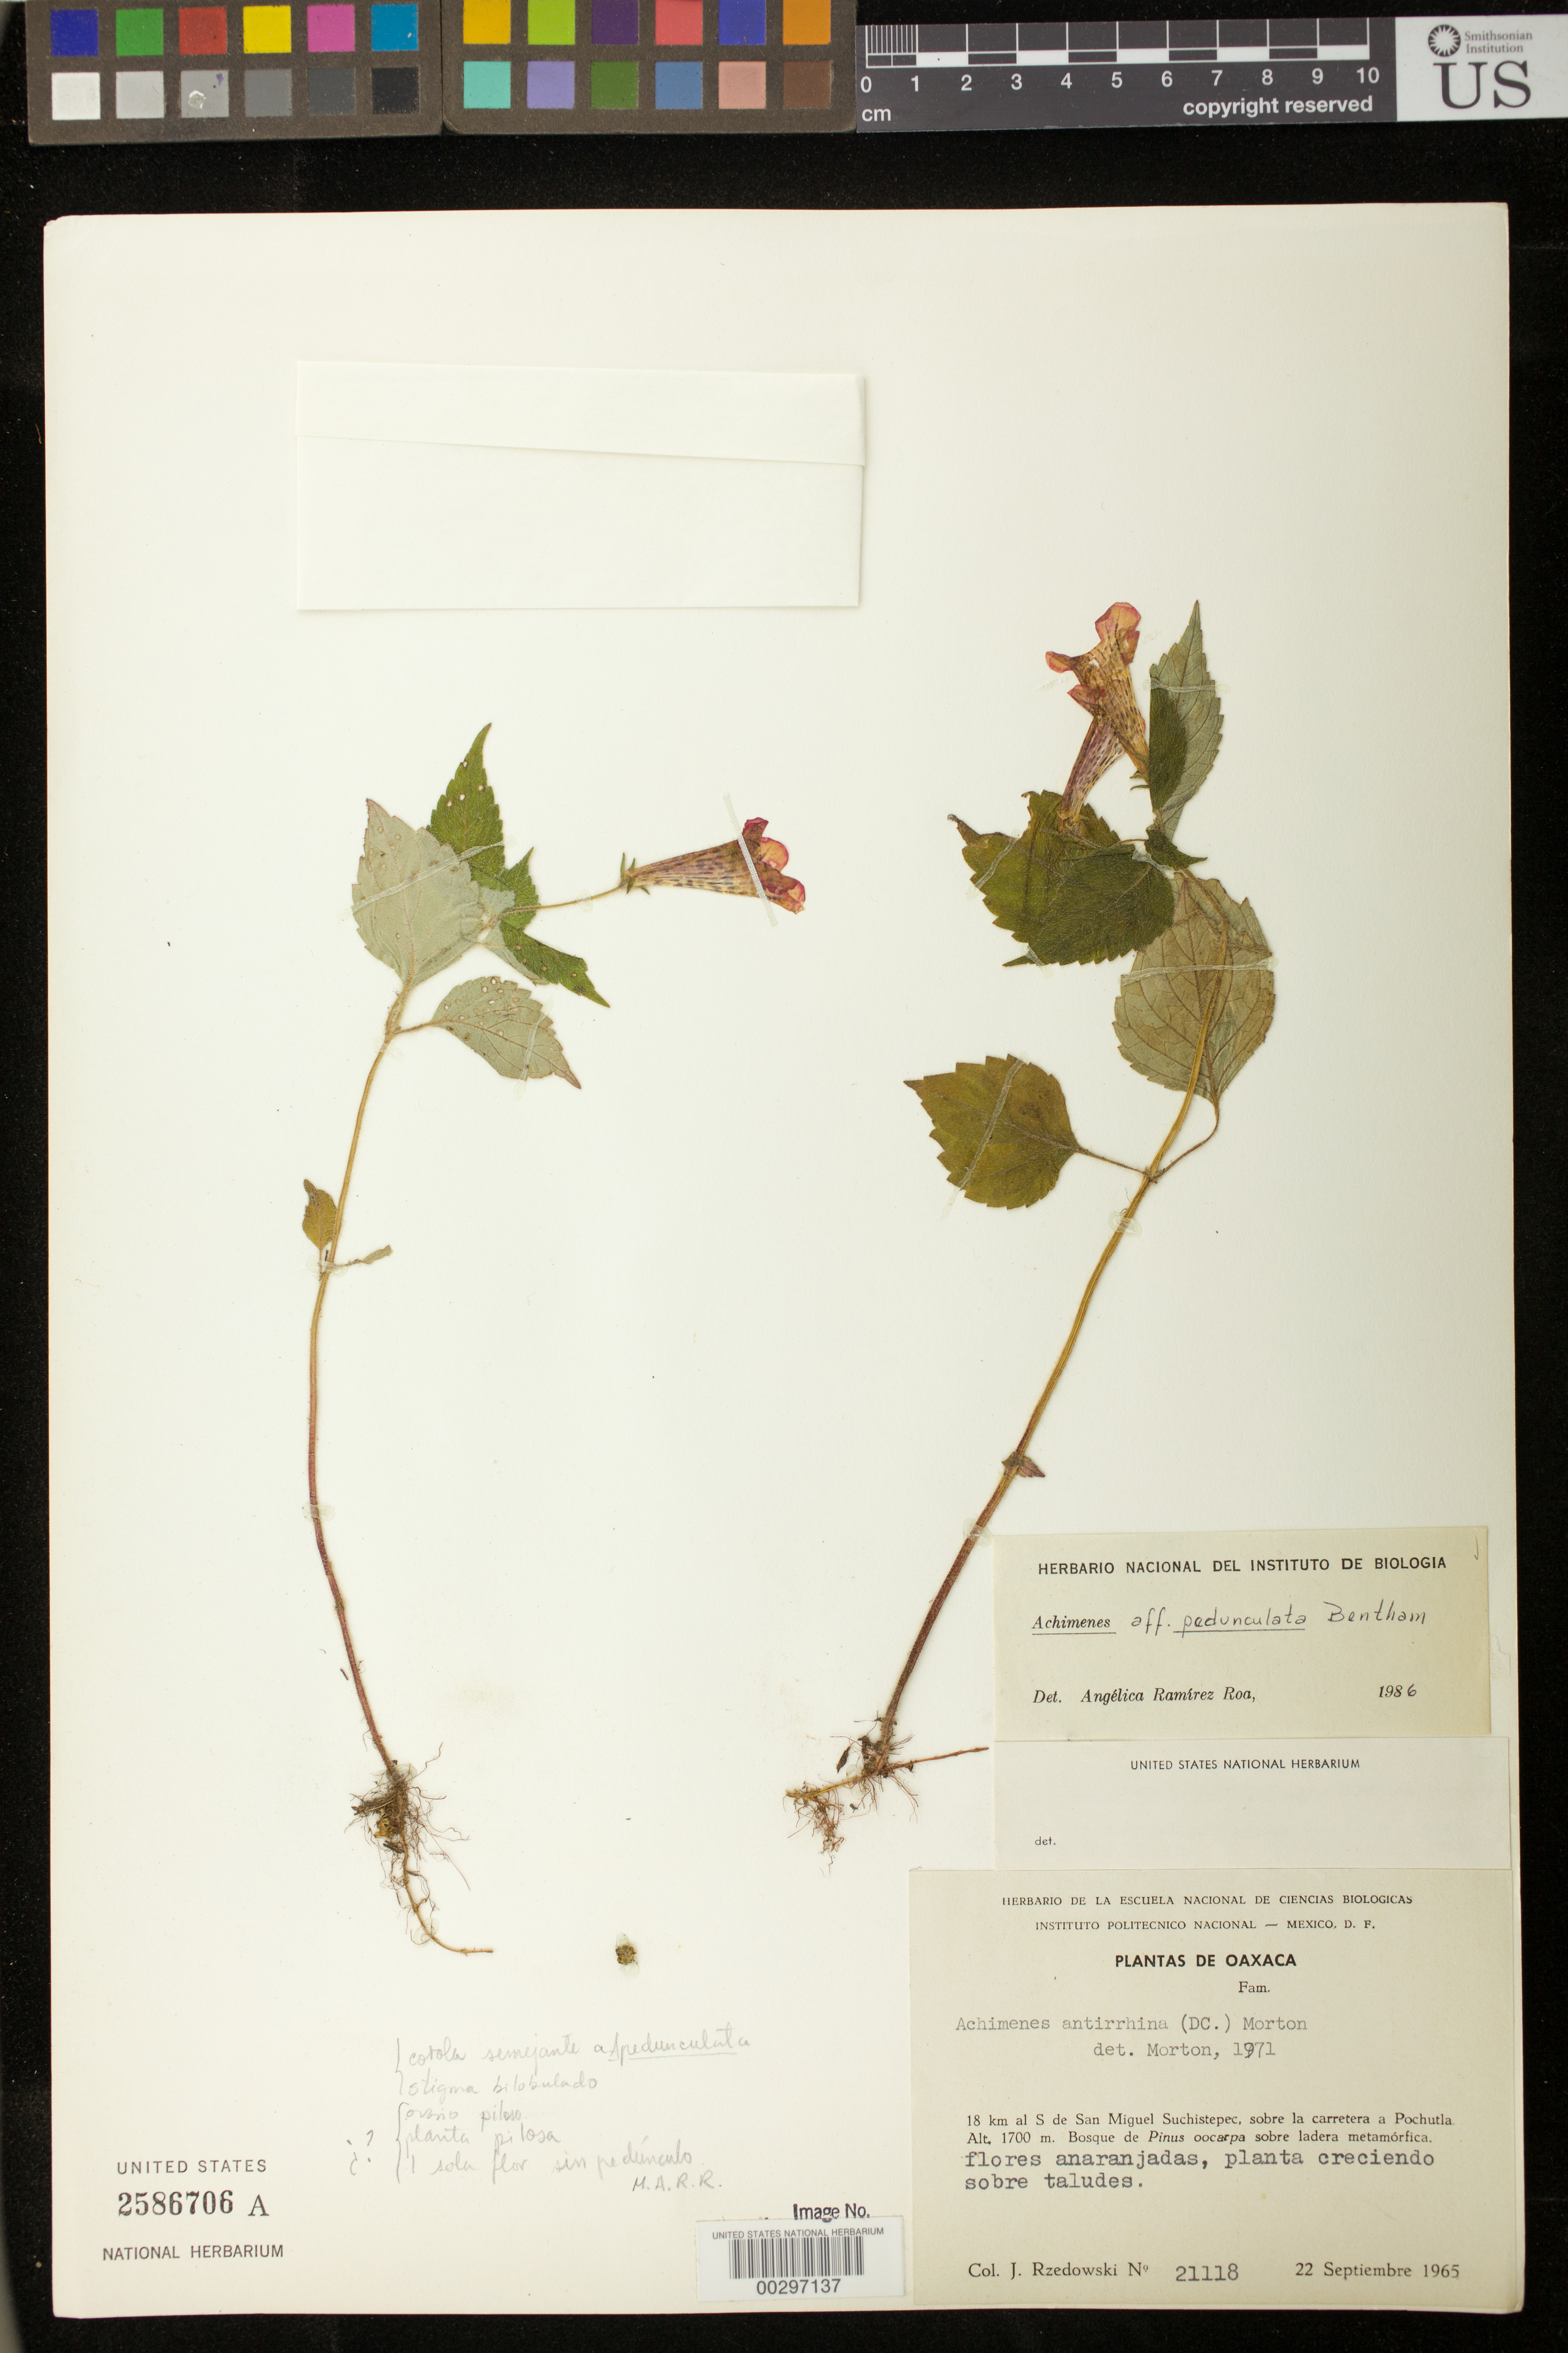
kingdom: Plantae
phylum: Tracheophyta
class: Magnoliopsida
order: Lamiales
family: Gesneriaceae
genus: Achimenes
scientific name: Achimenes pedunculata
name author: Benth.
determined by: Skog, Laurence E.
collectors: J. Rzedowski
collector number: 21118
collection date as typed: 22 Sep 1965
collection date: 1965-09-22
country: Mexico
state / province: Oaxaca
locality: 18 km al S de San Miguel Suchistepec, sobre la carretera a Pochutla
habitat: Bosque de Pinus oocarpa sobre ladera metamórfica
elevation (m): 1700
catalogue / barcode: US 2586706A